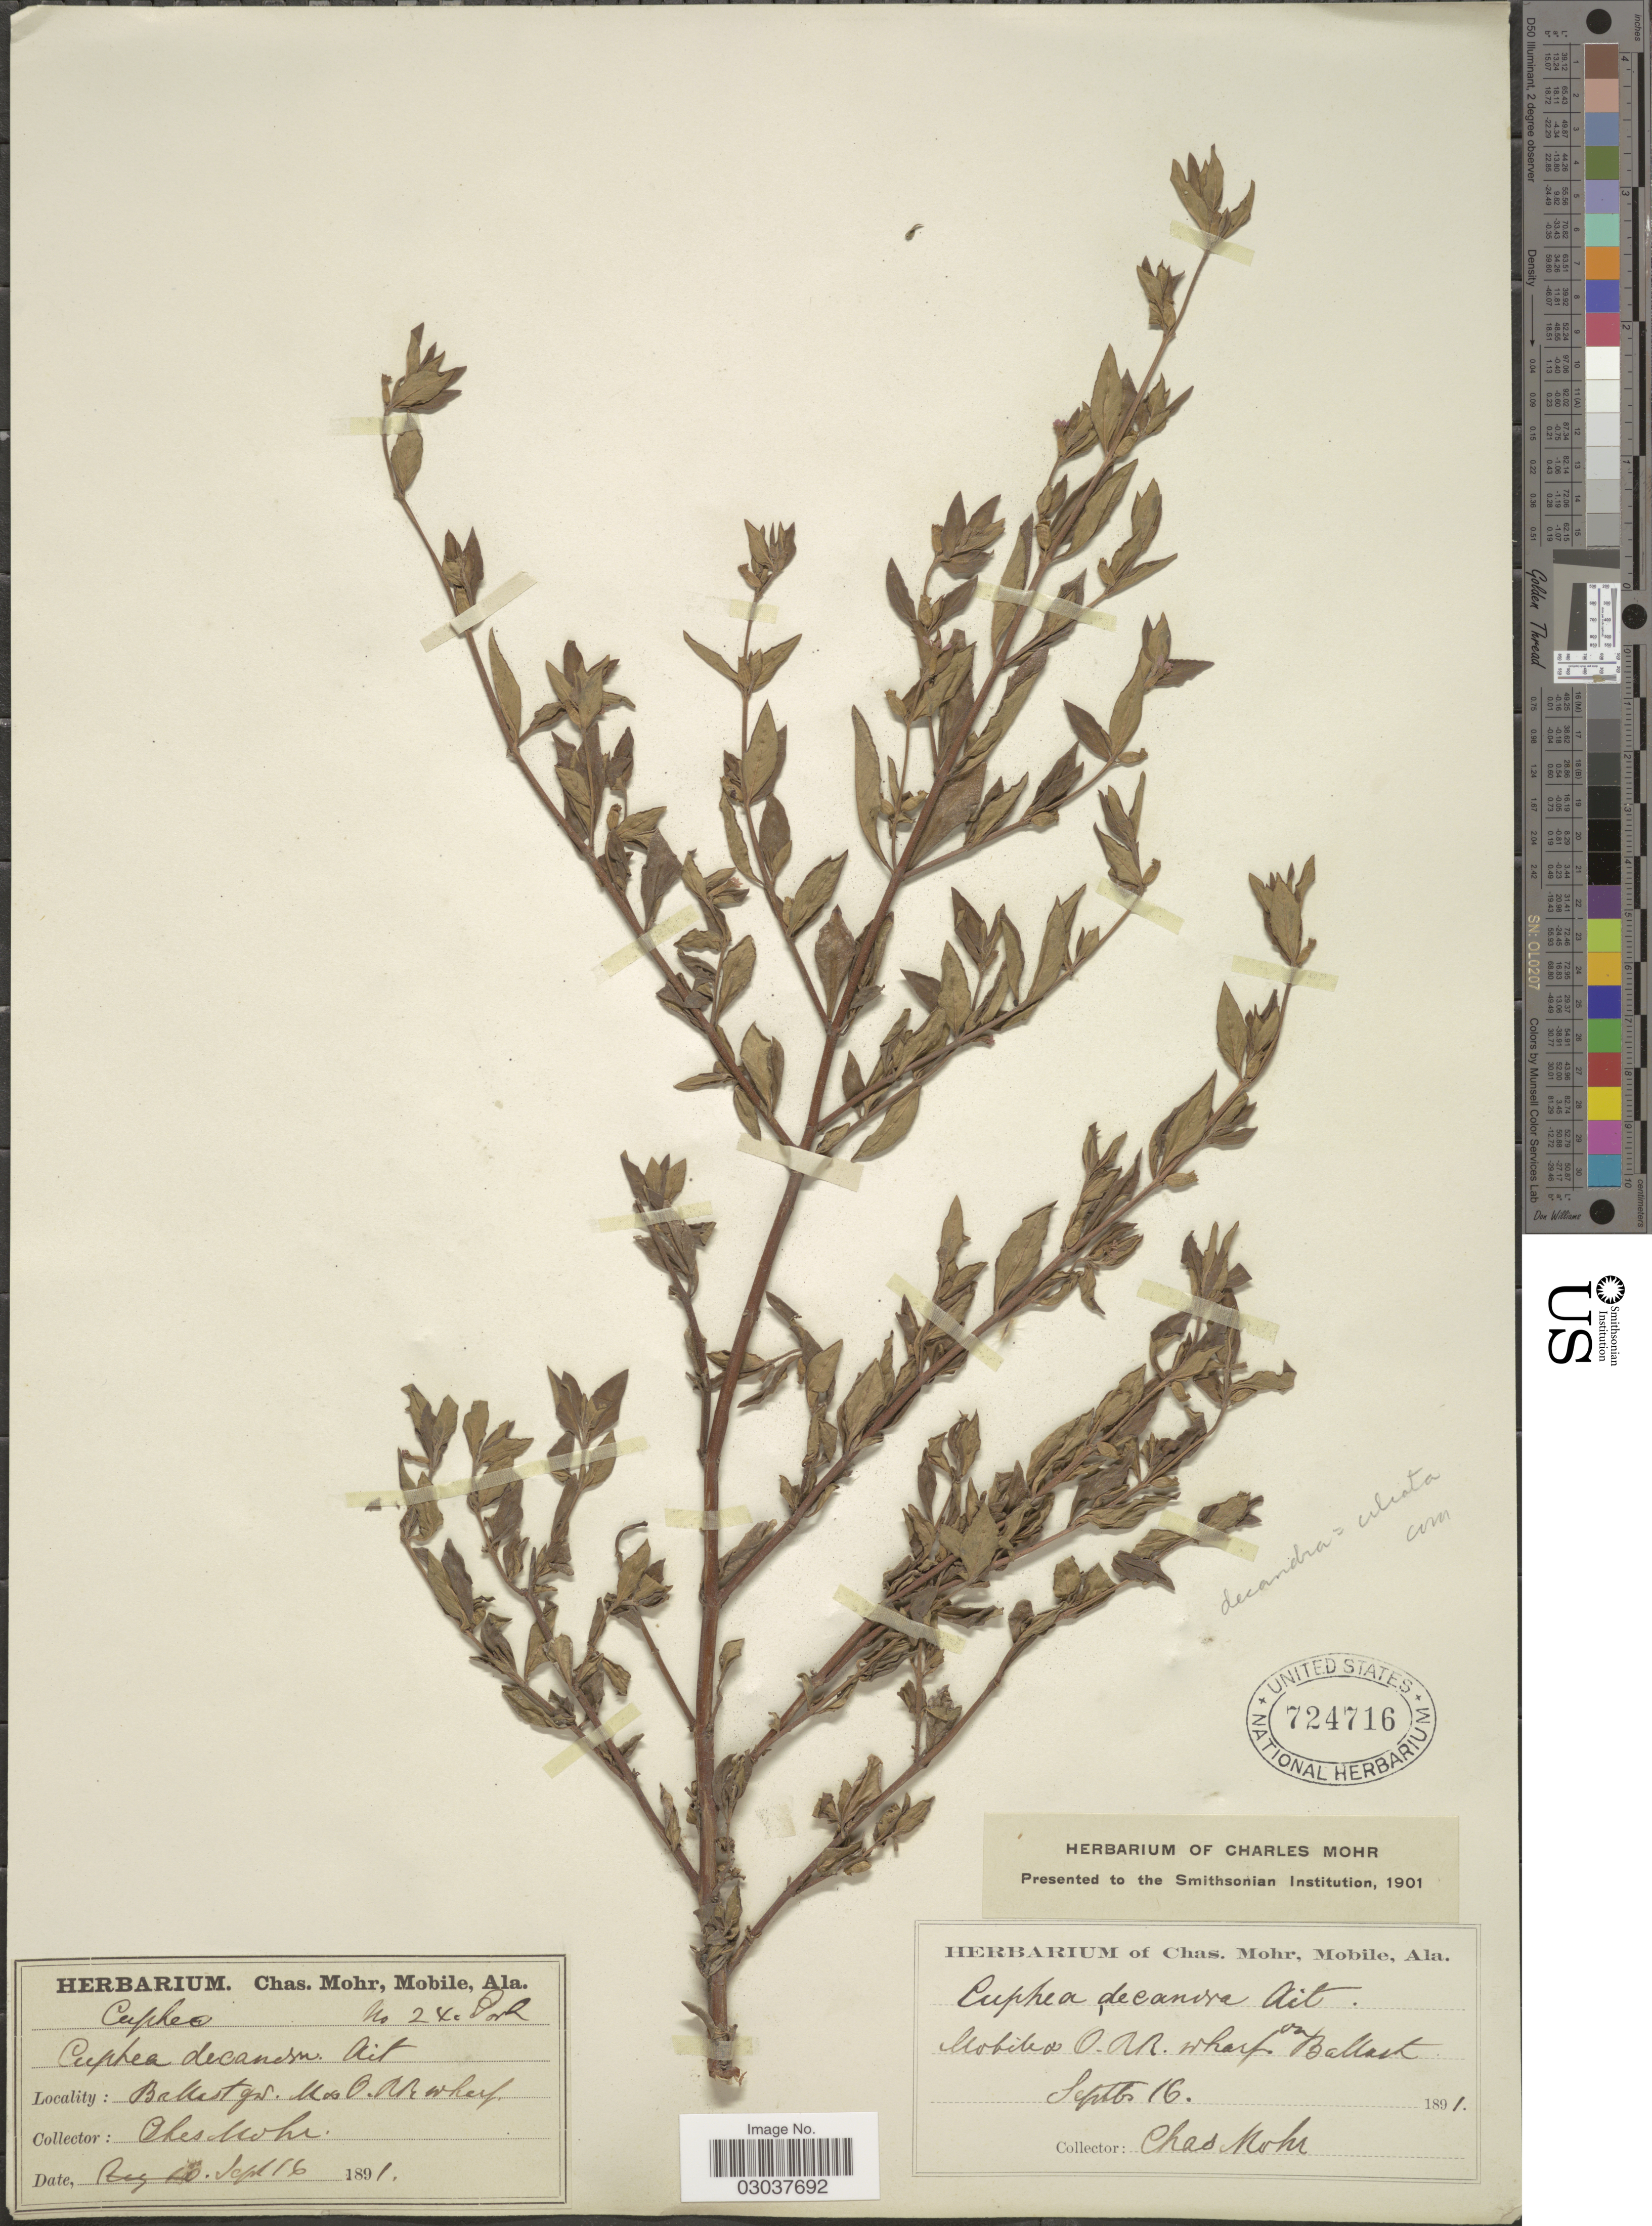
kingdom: Plantae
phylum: Tracheophyta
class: Magnoliopsida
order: Myrtales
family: Lythraceae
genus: Cuphea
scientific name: Cuphea decandra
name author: W.T. Aiton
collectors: Mohr, C. T. (herbarium)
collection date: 1891-09-16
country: United States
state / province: Alabama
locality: Mobile + O. RR wharf on Ballast.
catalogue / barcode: US 724716